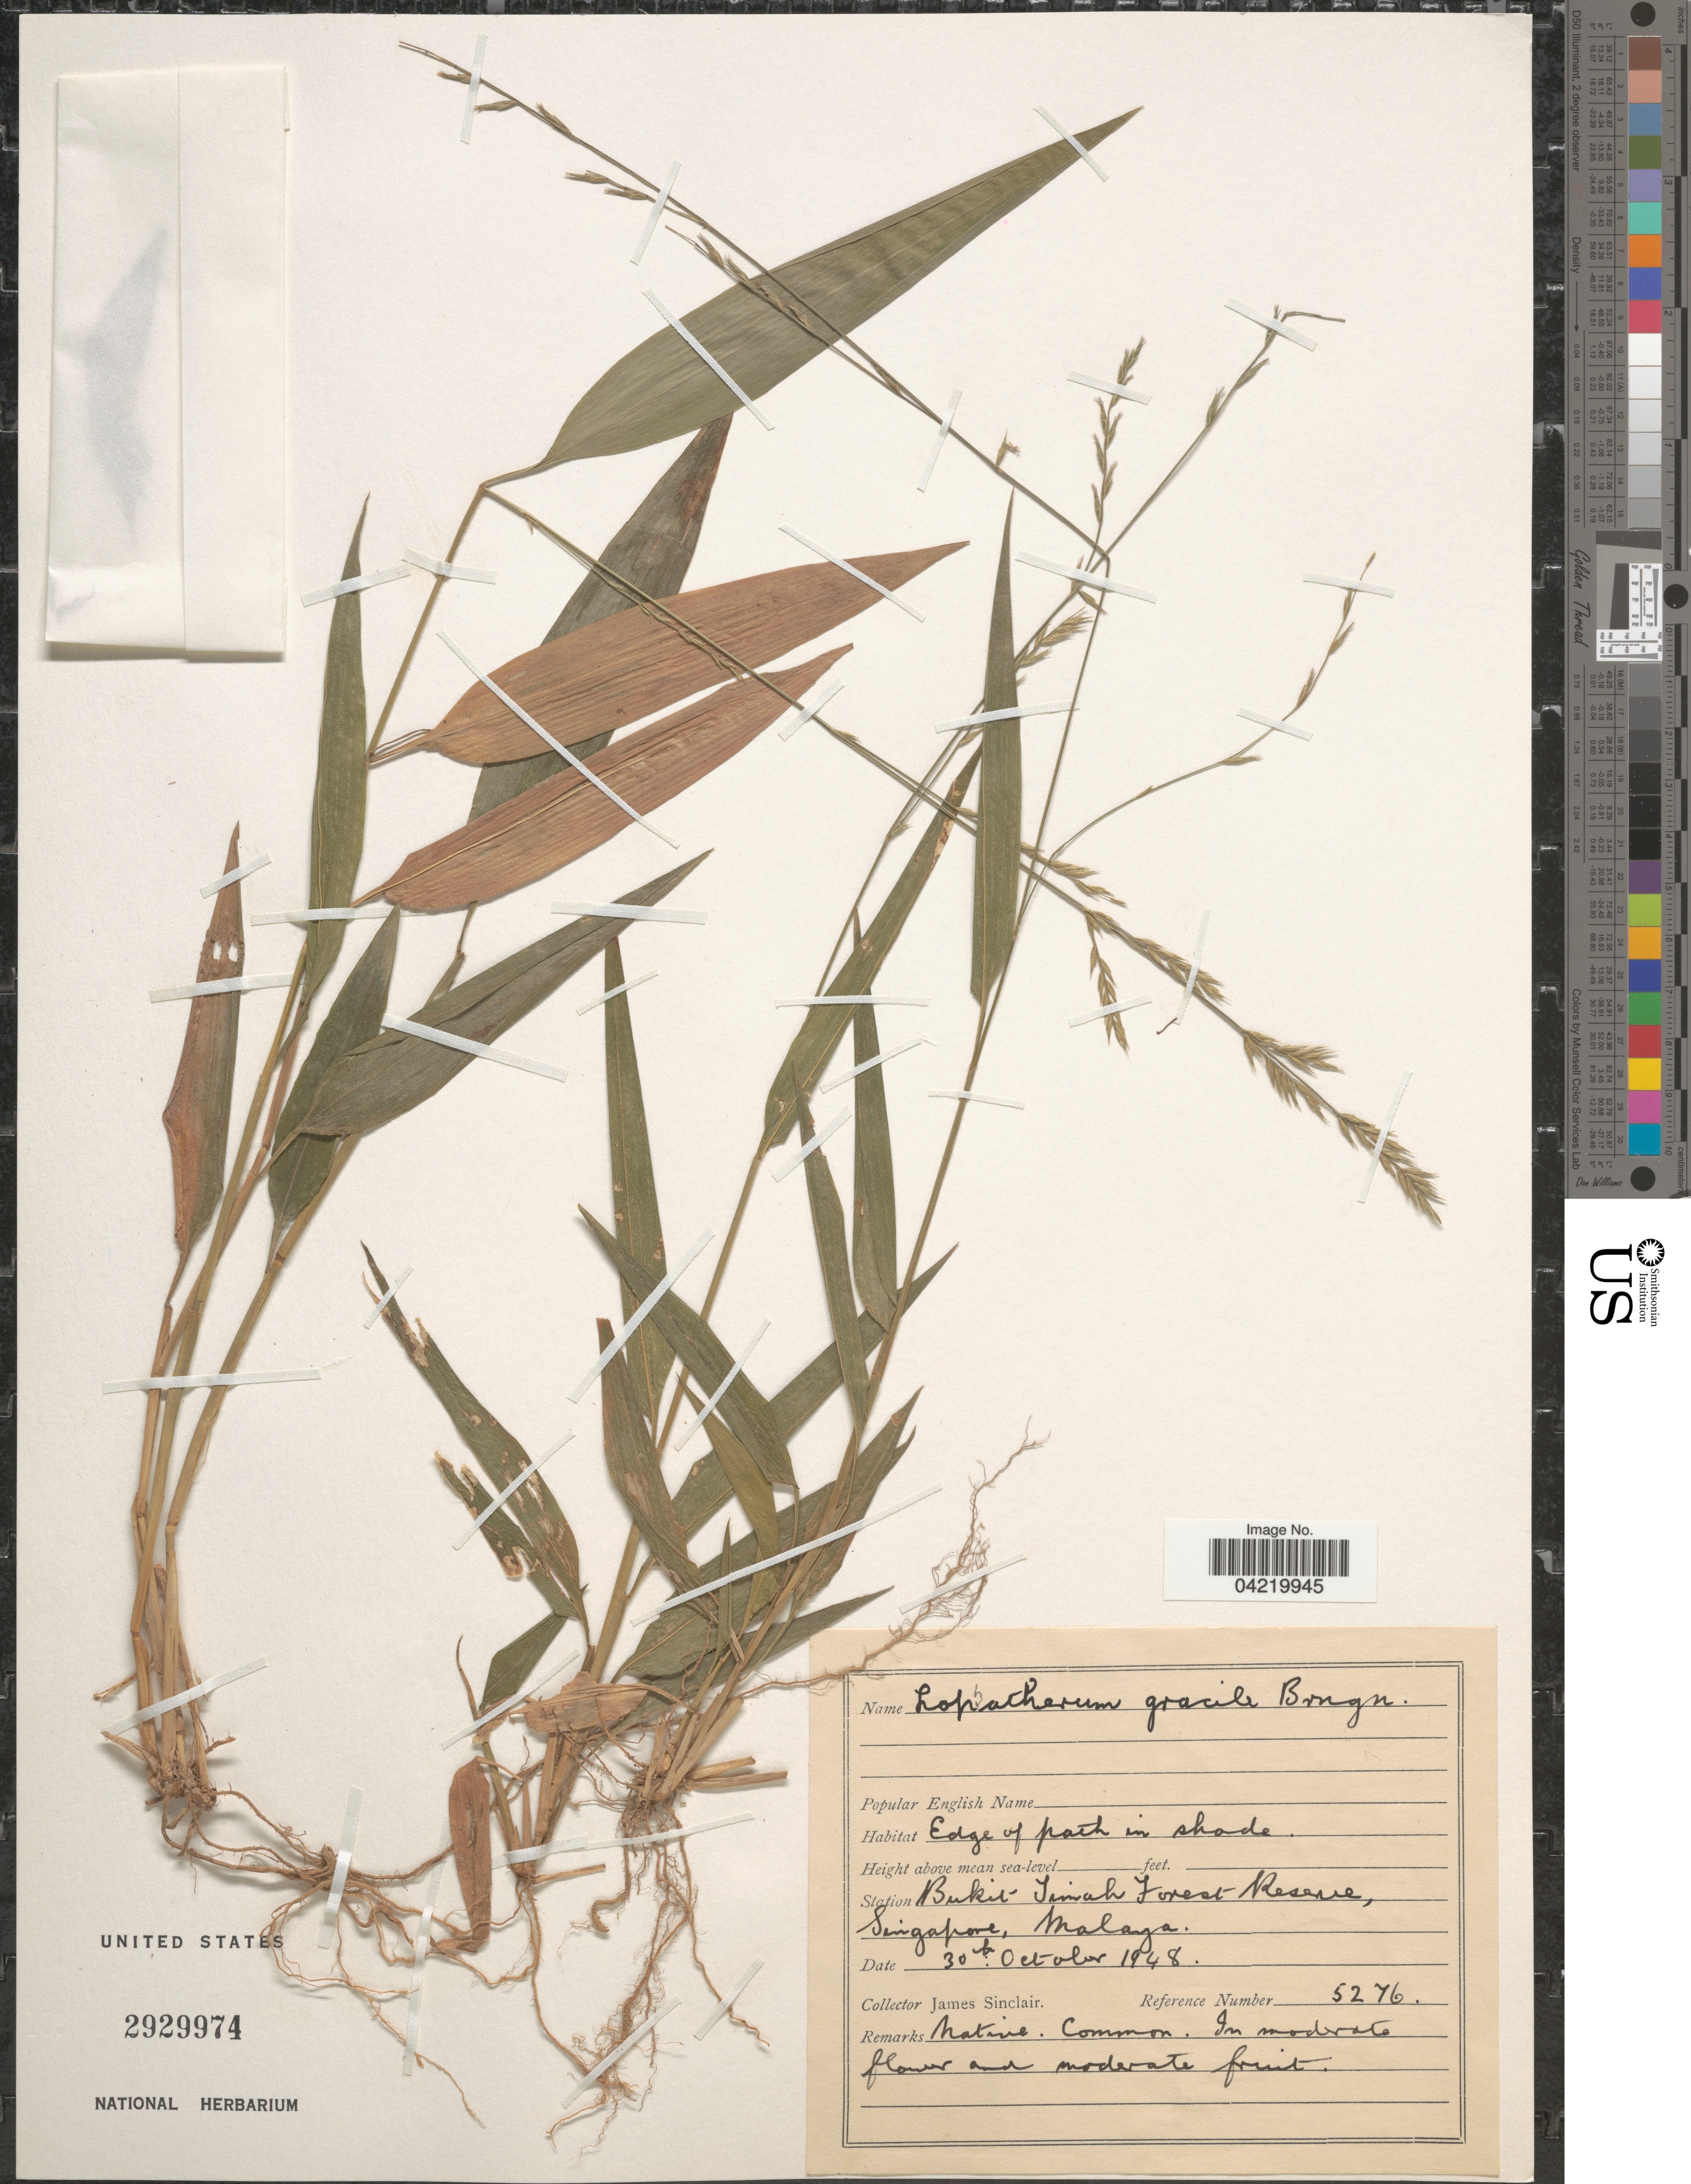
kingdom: Plantae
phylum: Tracheophyta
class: Liliopsida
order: Poales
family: Poaceae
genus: Lophatherum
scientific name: Lophatherum gracile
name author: Brongn.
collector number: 5276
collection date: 1948-10-30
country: Singapore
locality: Bukit-Timah Forest Reserve, Malaya.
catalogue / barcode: US 2929974